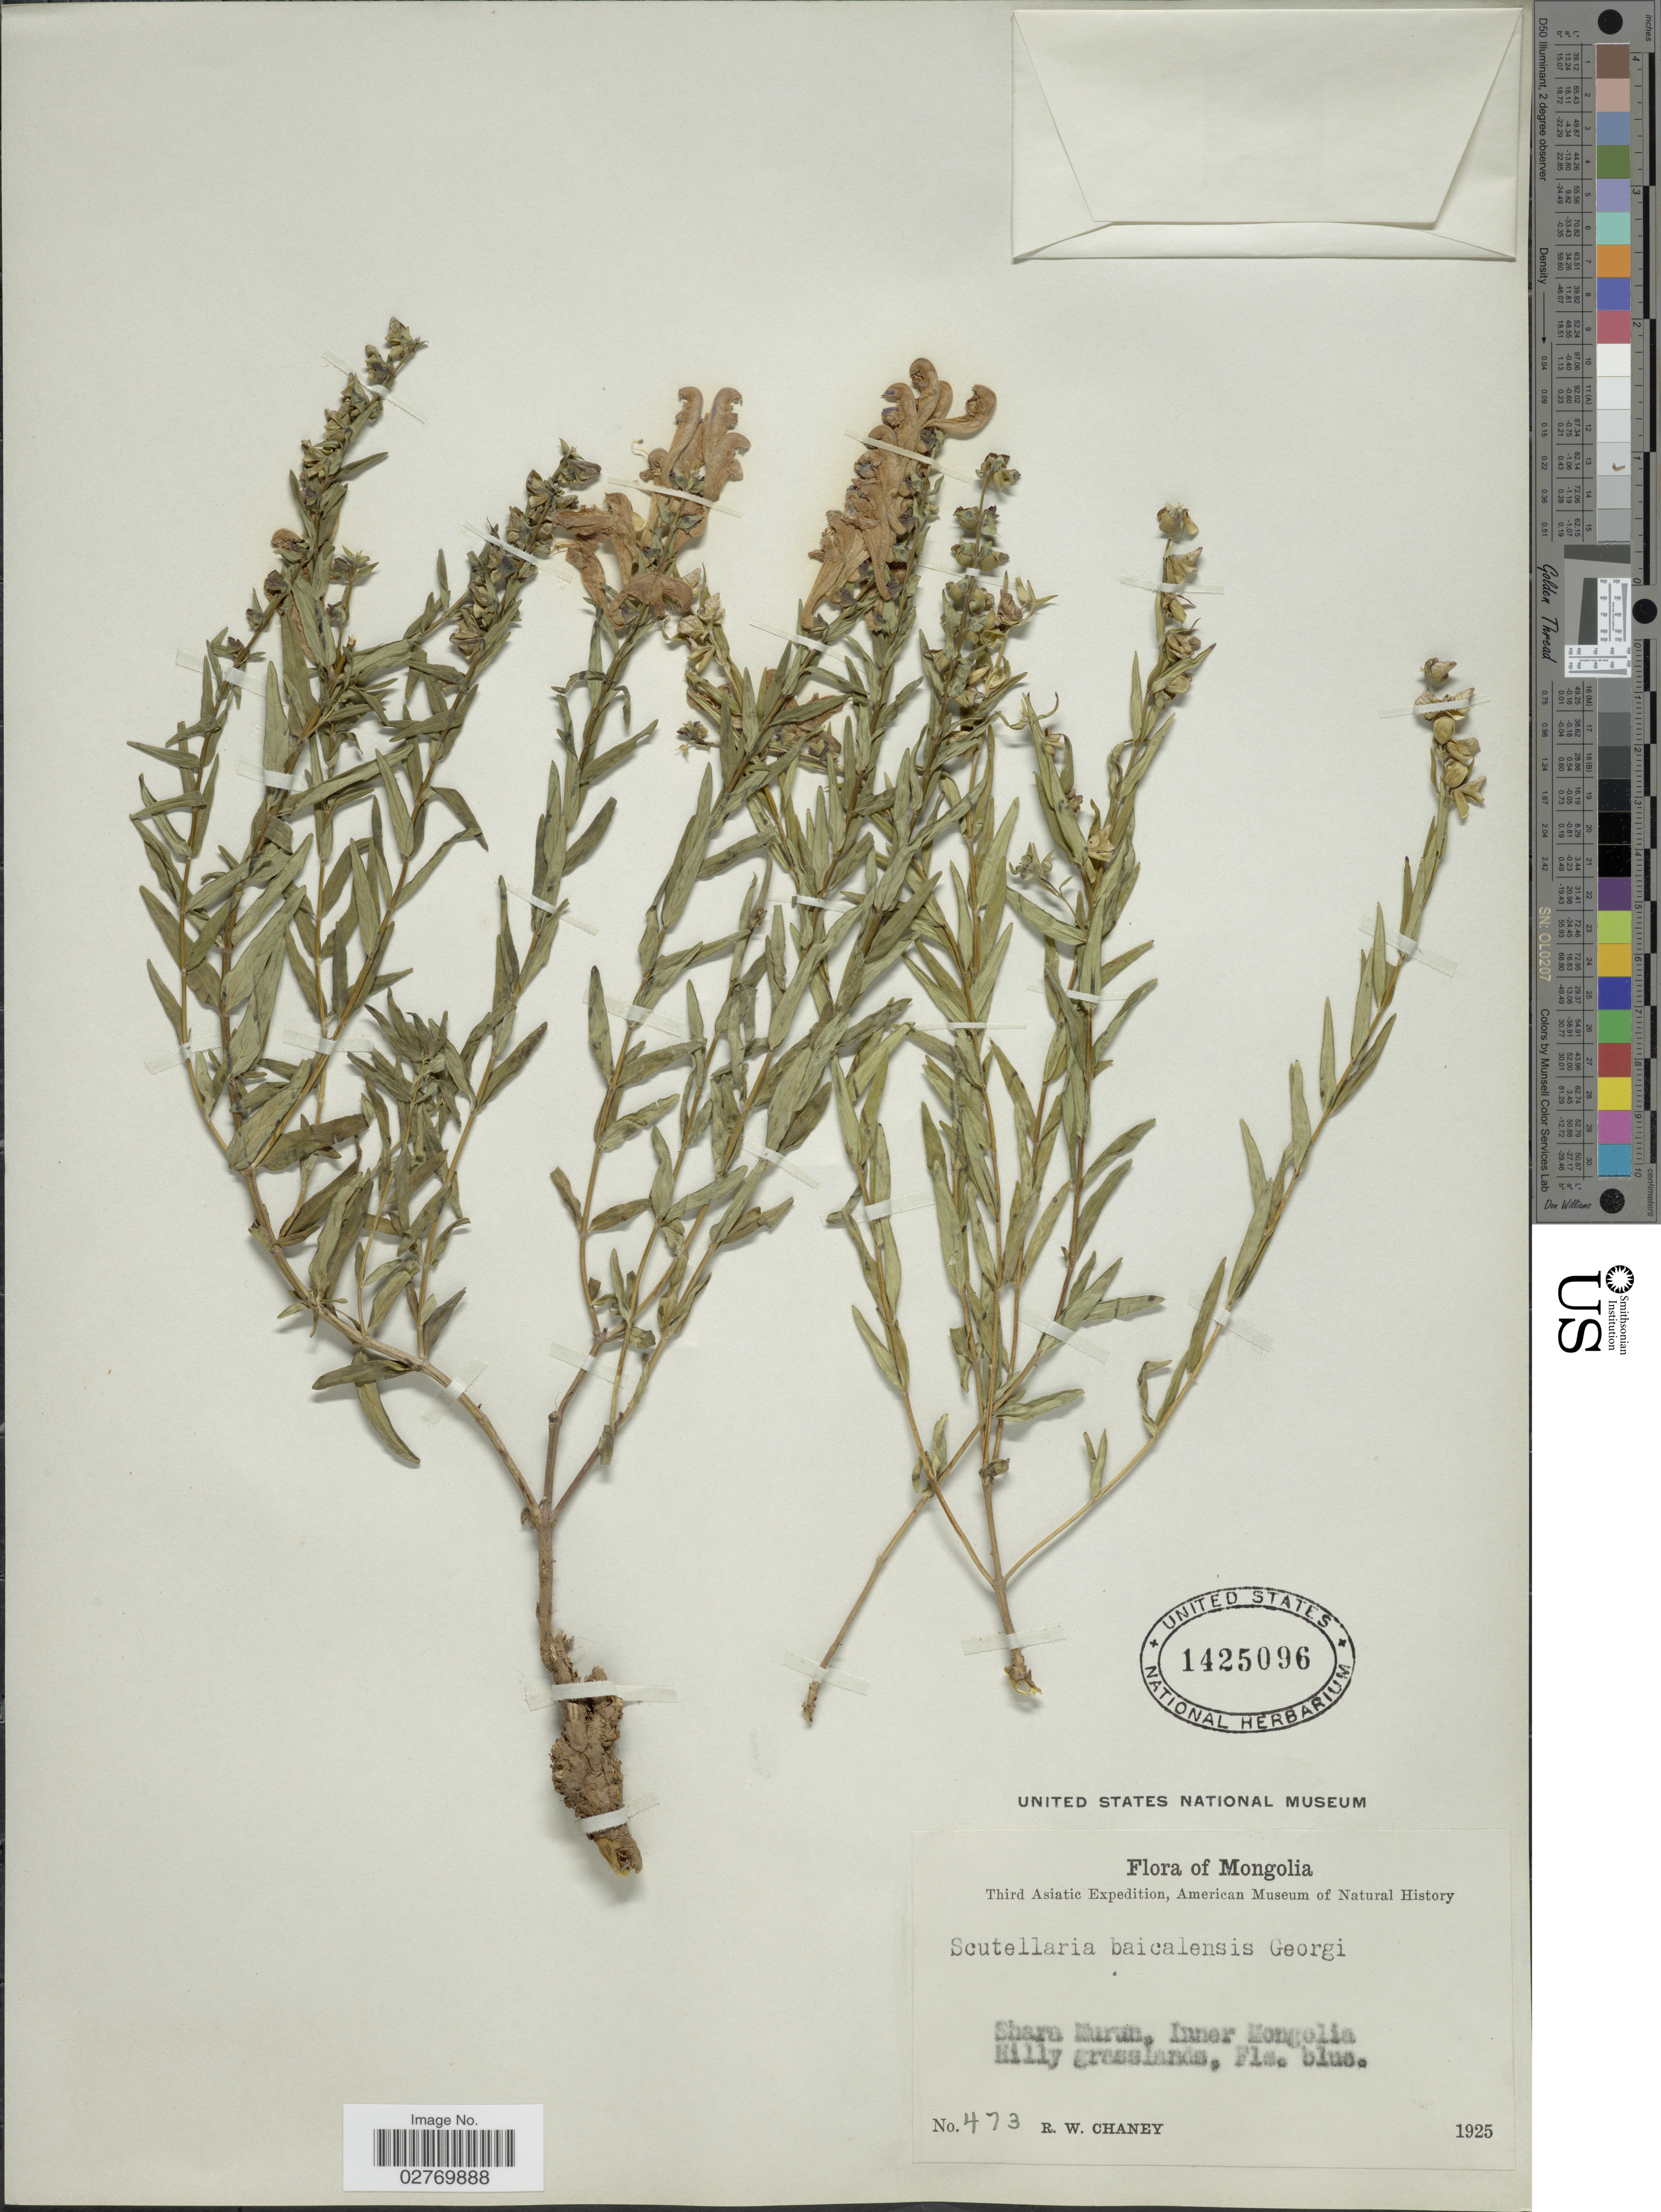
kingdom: Plantae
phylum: Tracheophyta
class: Magnoliopsida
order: Lamiales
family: Lamiaceae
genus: Scutellaria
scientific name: Scutellaria baicalensis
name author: Georgi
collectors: R. Chaney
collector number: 473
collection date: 1925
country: China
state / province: Nei Monggol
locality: Mongolia. Shara Murun, Inner Mongolia.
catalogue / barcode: US 1425096